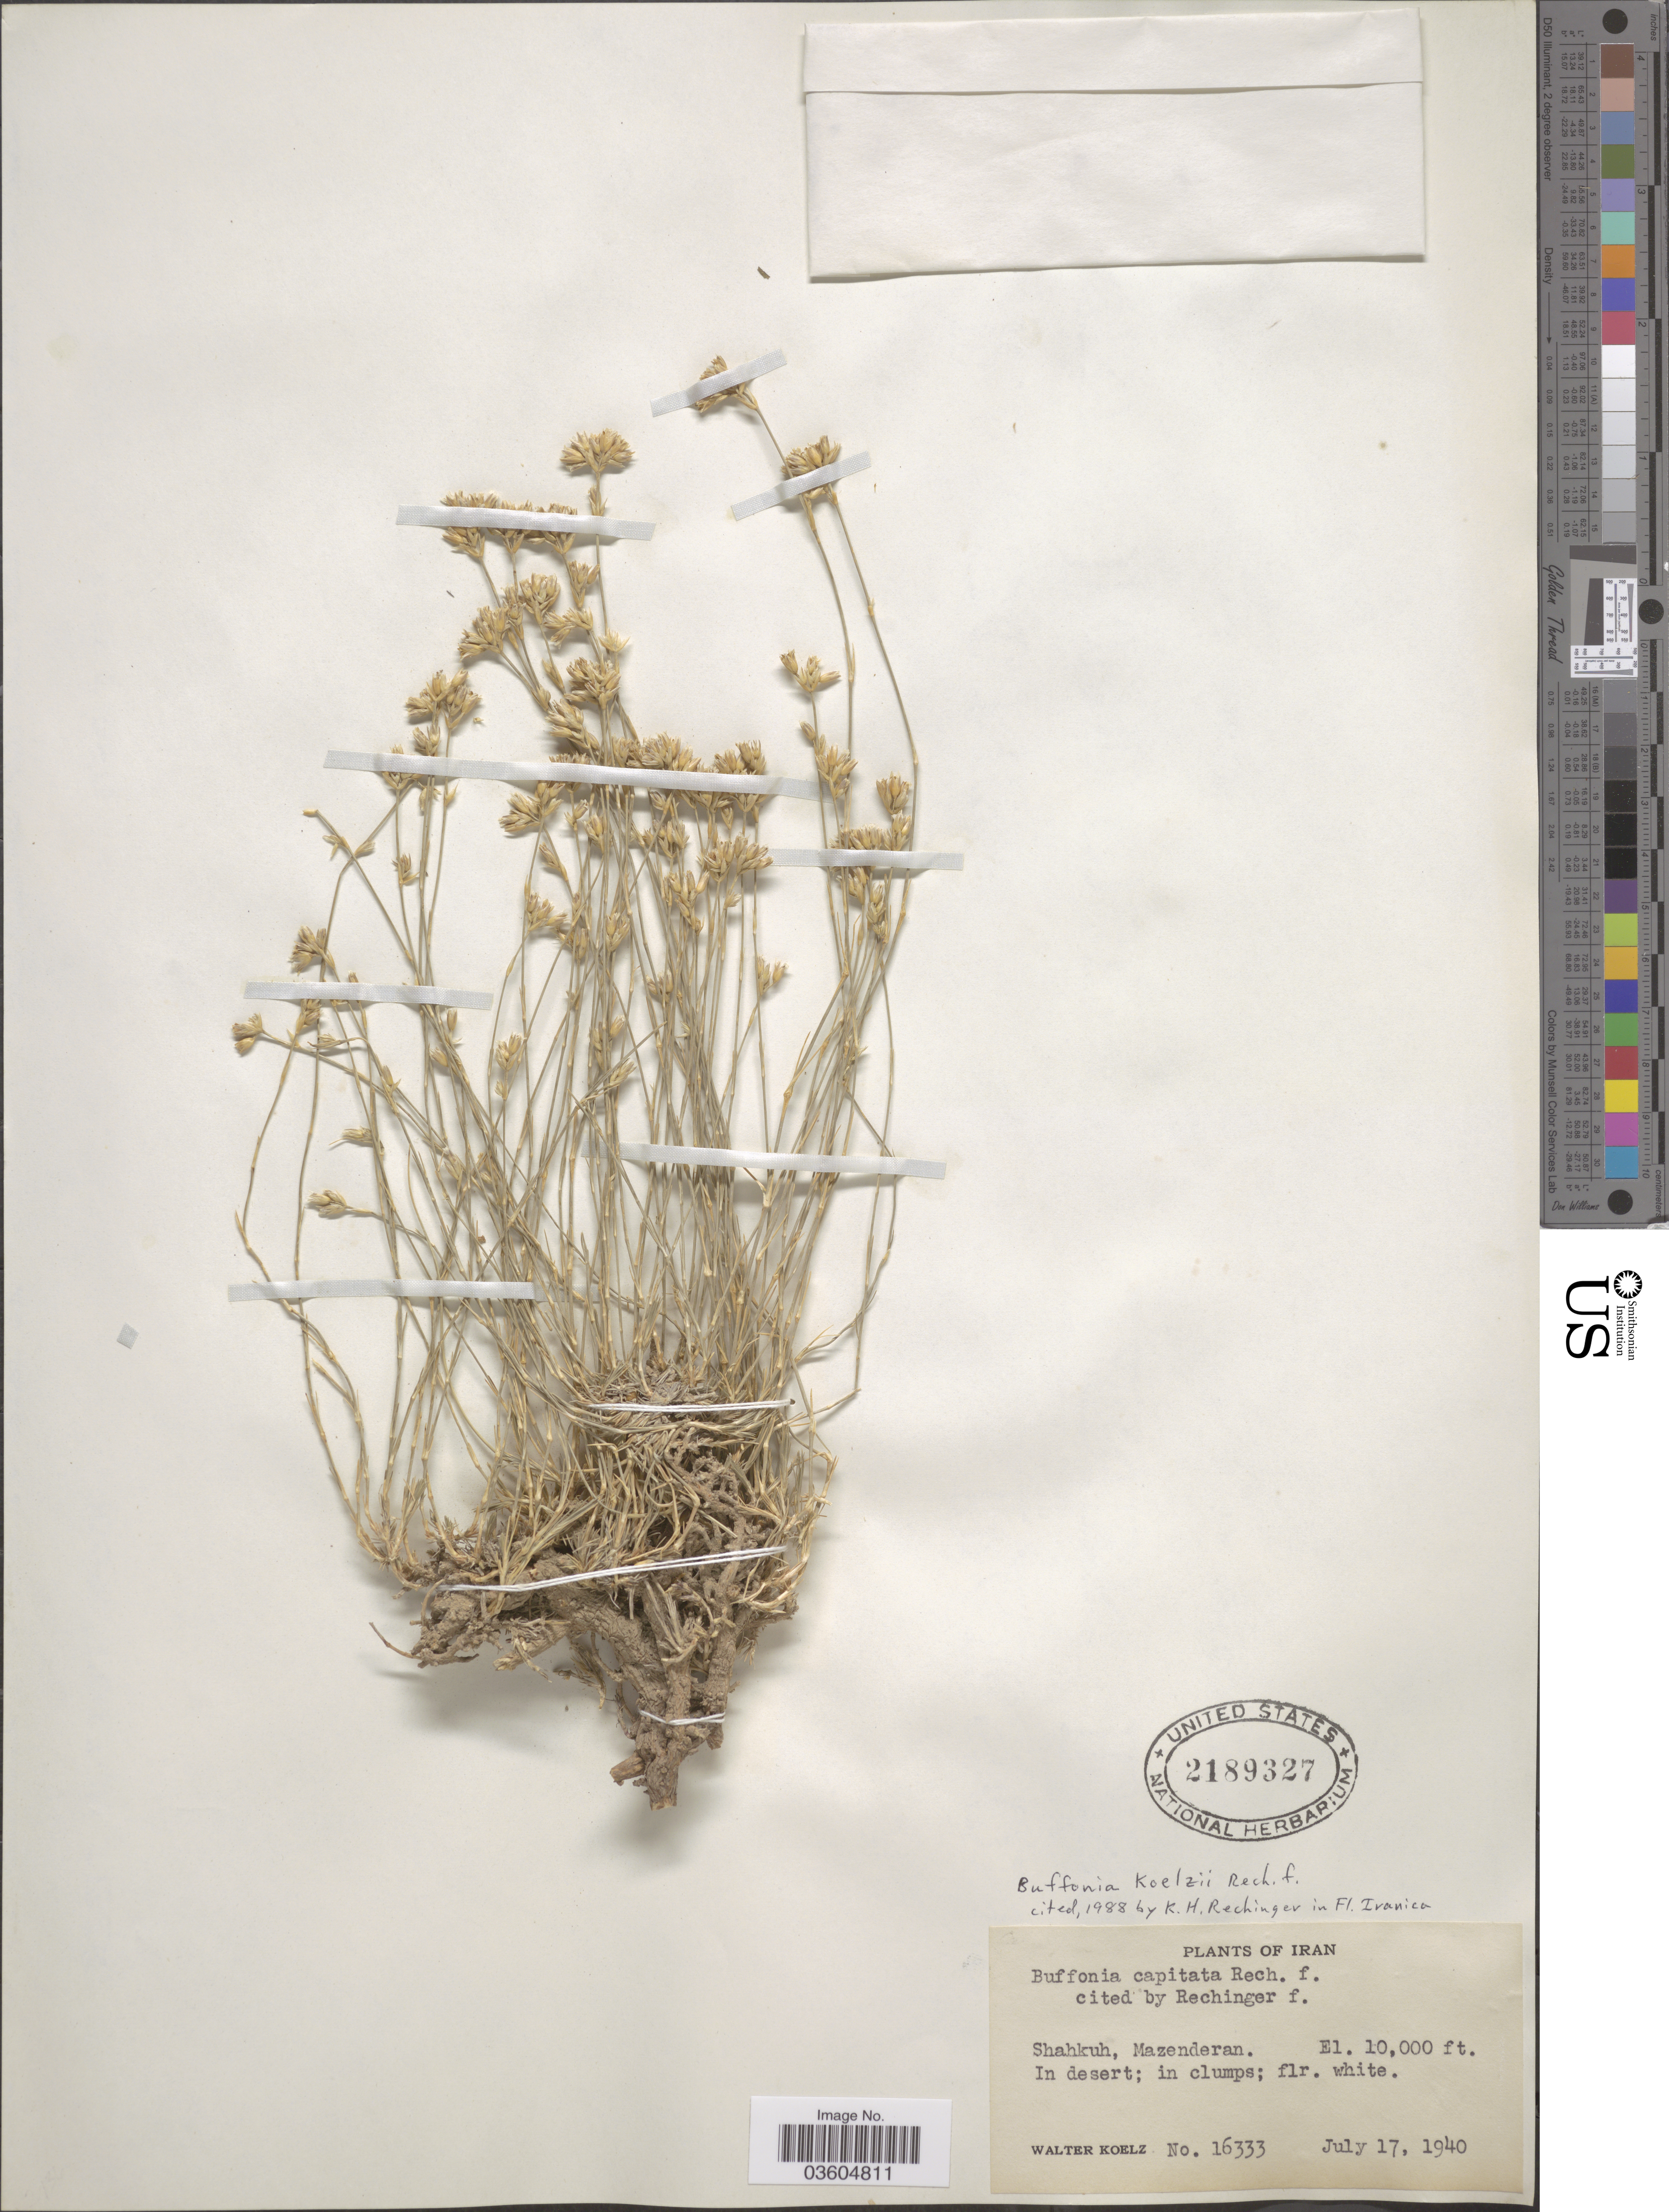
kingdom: Plantae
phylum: Tracheophyta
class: Magnoliopsida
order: Caryophyllales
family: Caryophyllaceae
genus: Bufonia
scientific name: Bufonia koelzii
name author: Rech. f.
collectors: W. N. Koelz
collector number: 16333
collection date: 1940-07-17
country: Iran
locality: Shahkuh, Mazenderan.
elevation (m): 3048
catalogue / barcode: US 2189327